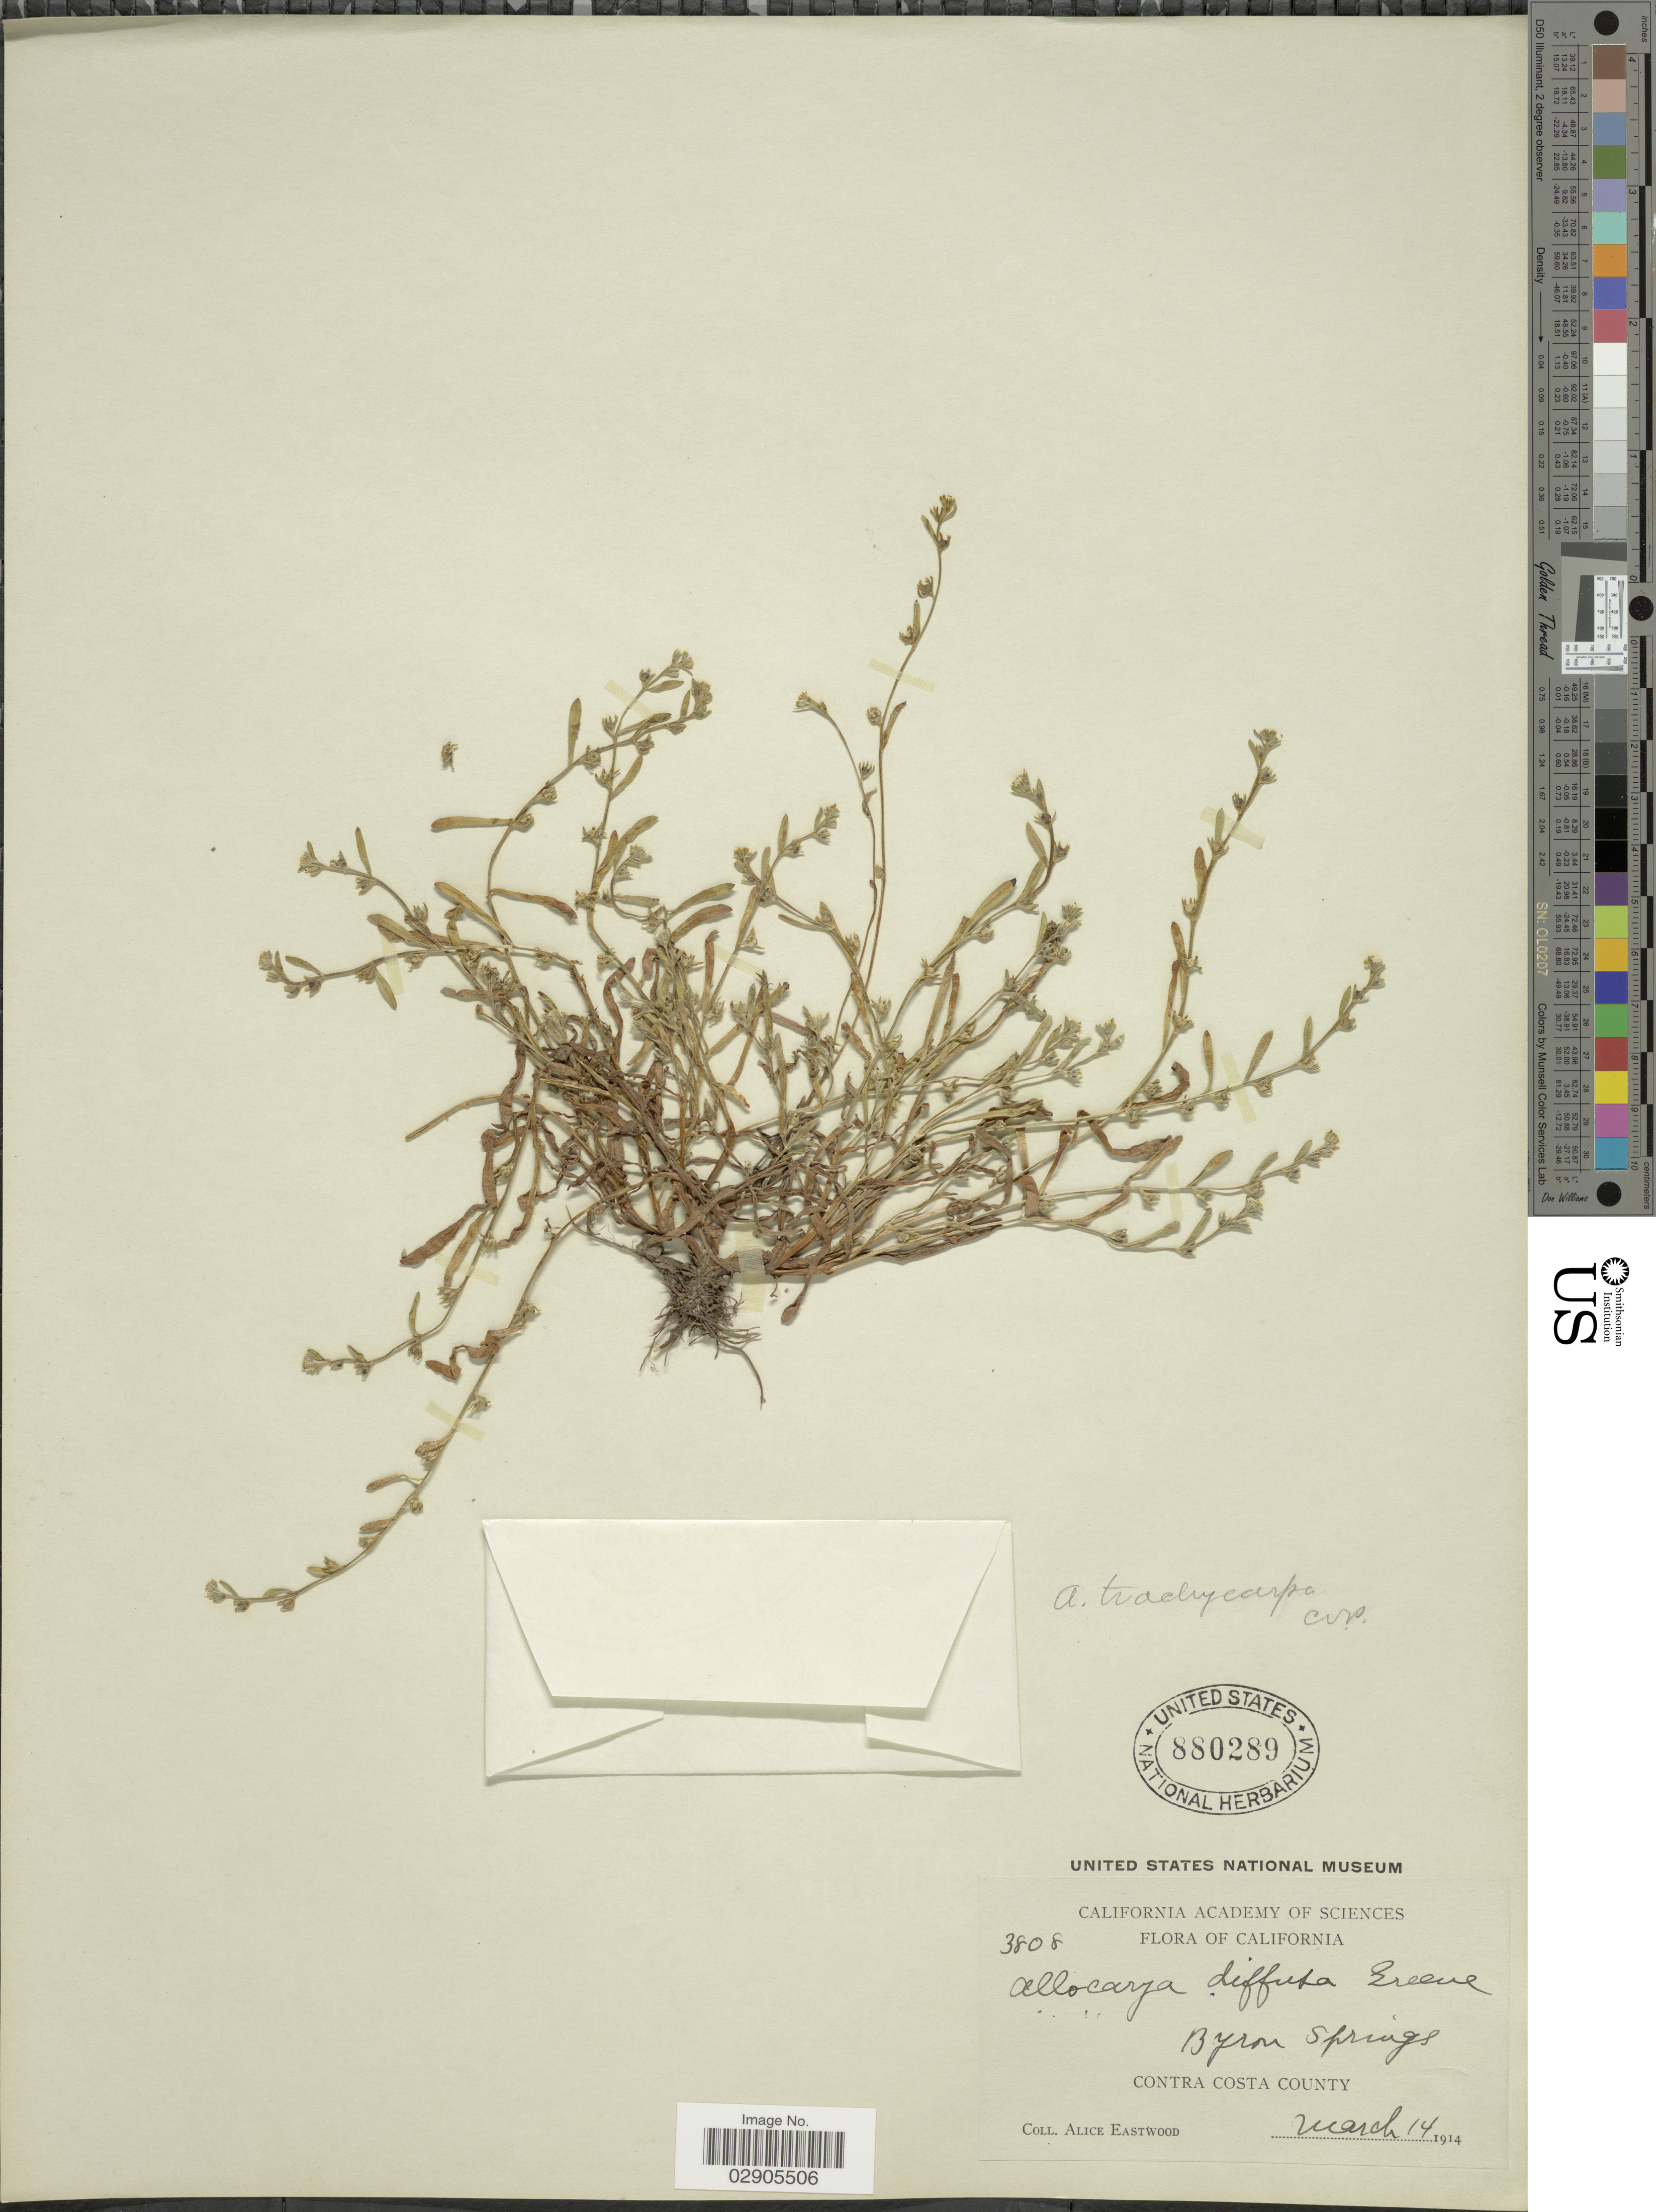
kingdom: Plantae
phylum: Tracheophyta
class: Magnoliopsida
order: Boraginales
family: Boraginaceae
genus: Allocarya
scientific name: Allocarya trachycarpa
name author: (A. Gray) Greene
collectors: A. Eastwood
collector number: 3808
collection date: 1914-03-14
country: United States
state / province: California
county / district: Contra Costa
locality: Byron Springs. Contra Costa County.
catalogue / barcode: US 880289